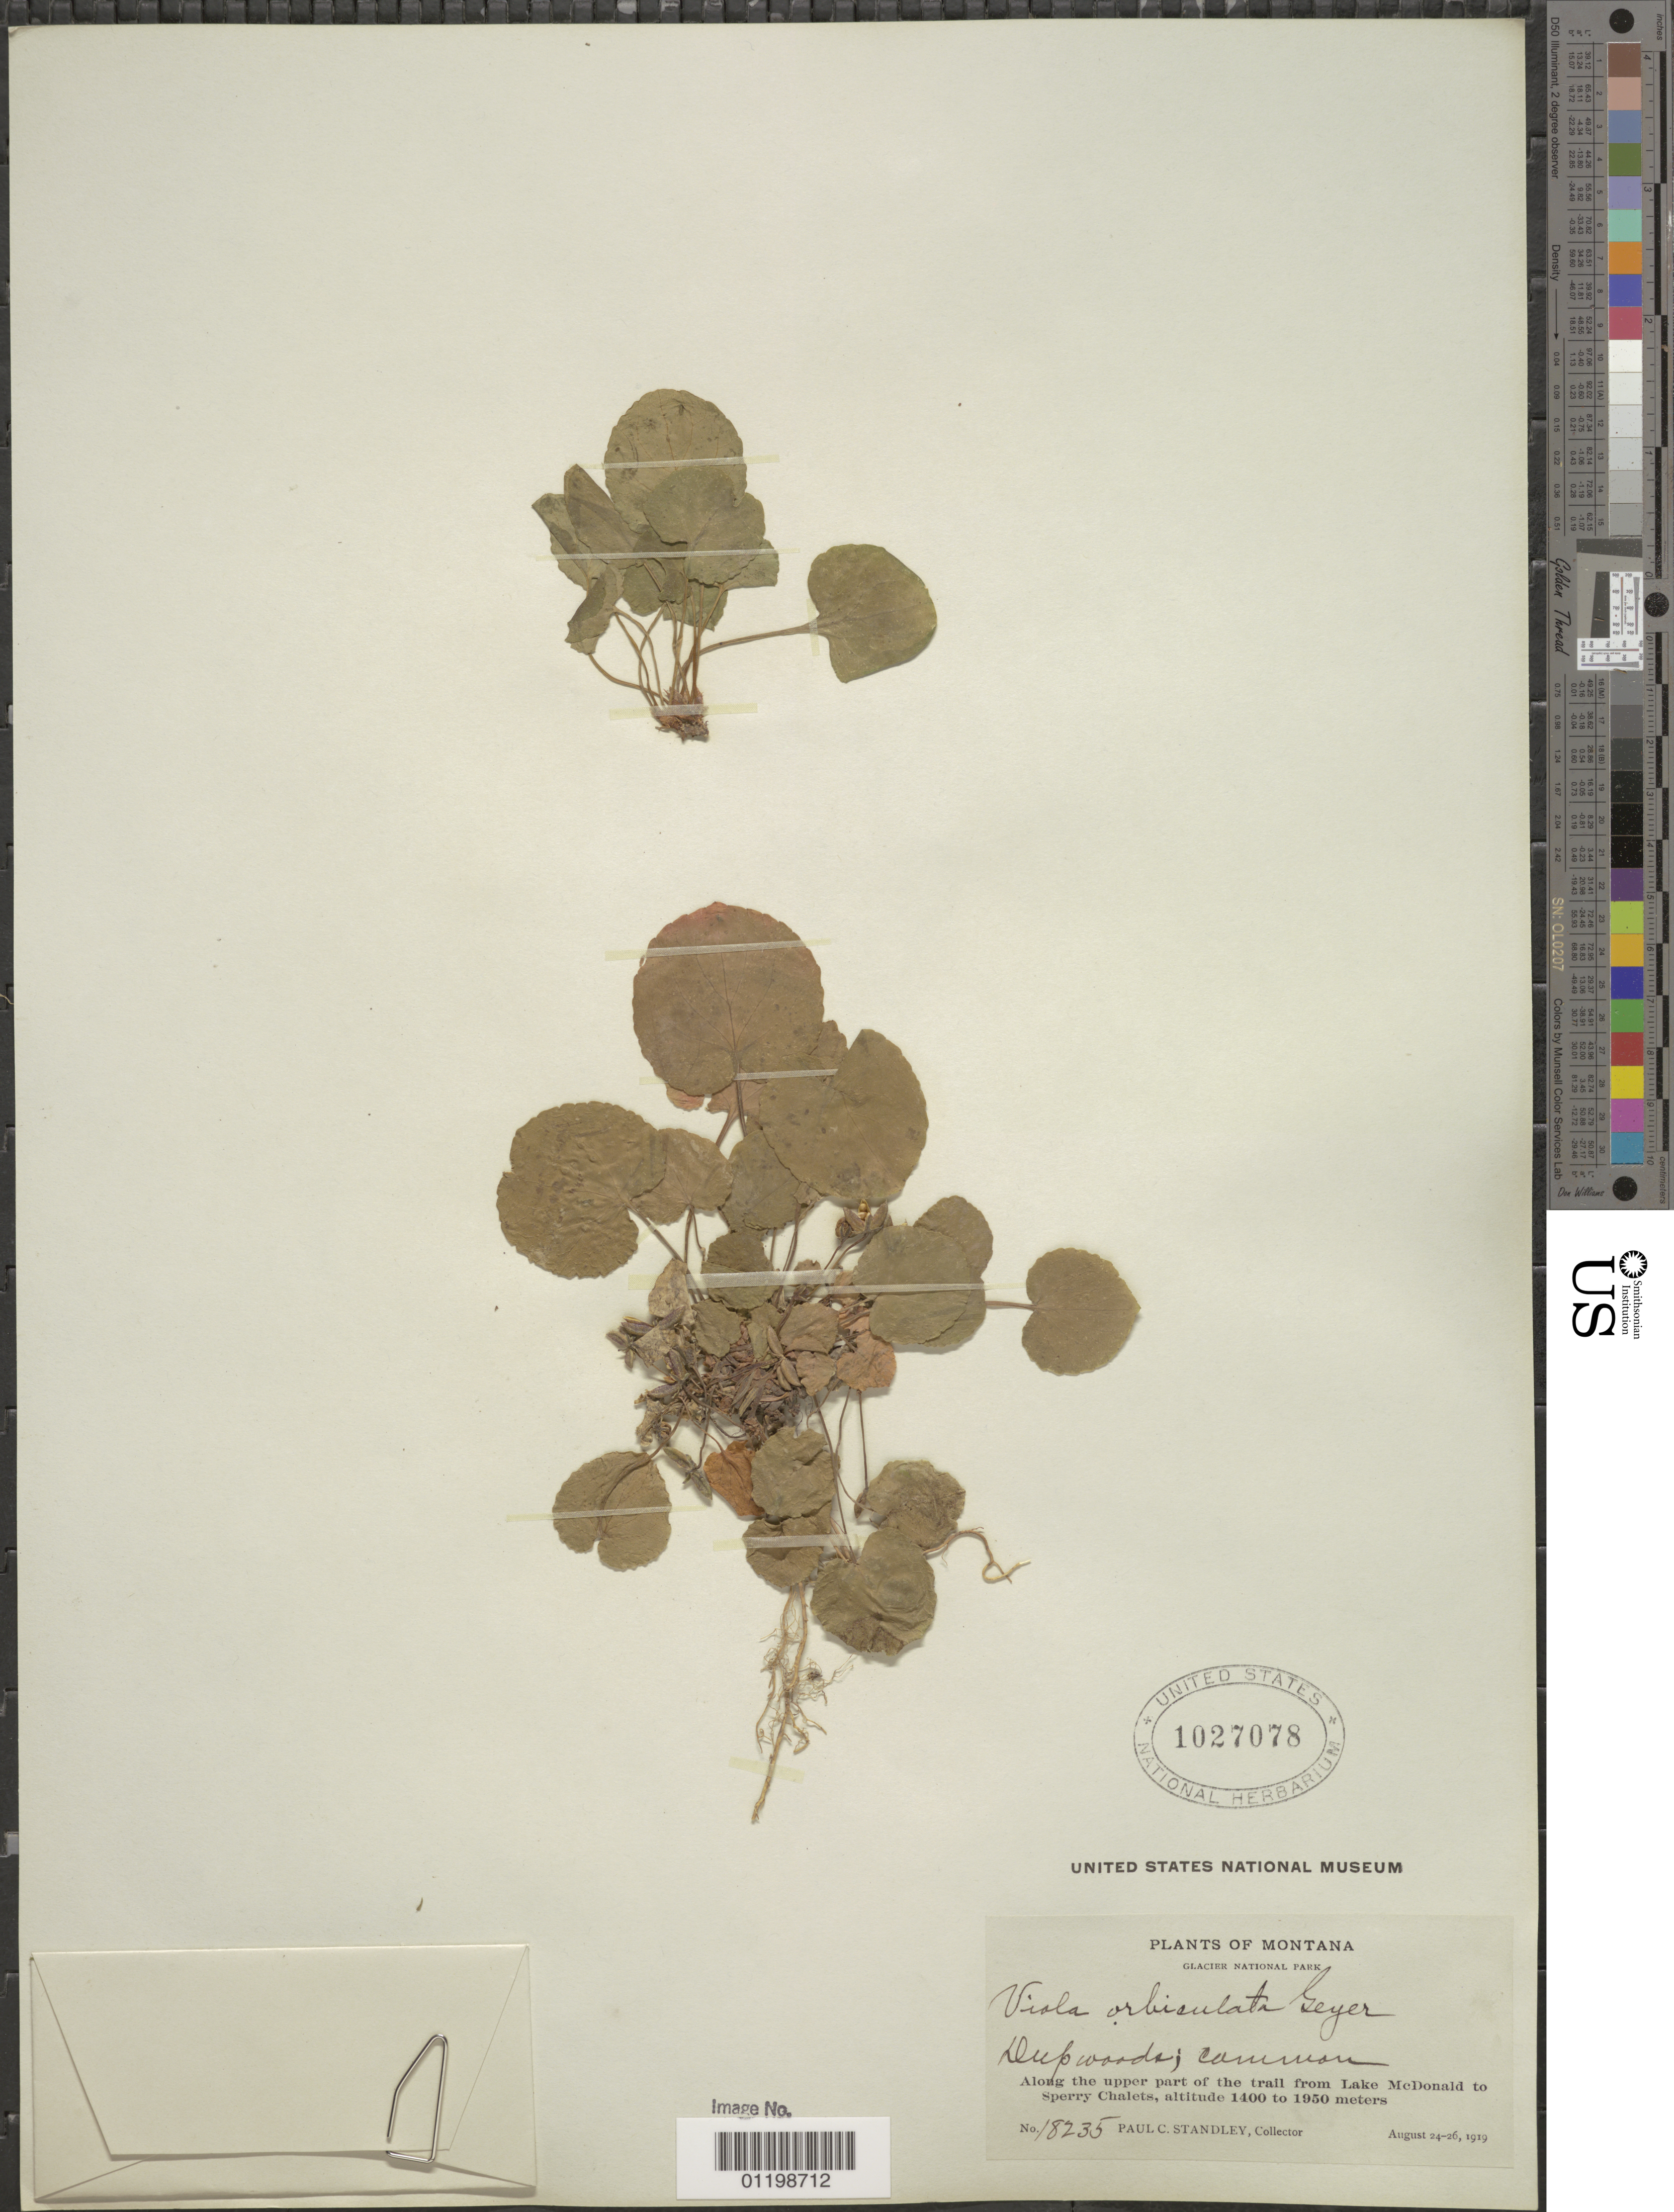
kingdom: Plantae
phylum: Tracheophyta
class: Magnoliopsida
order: Malpighiales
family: Violaceae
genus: Viola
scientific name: Viola orbiculata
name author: Geyer ex Hook.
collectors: P. C. Standley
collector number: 18235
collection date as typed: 24 Aug 1919 to 26 Aug 1919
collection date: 1919-08-24/1919-08-26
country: United States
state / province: Montana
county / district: Flathead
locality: Glacier National Park, along the upper part of the trail from Lake McDonald to Sperry Chalets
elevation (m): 1400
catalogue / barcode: US 1027078